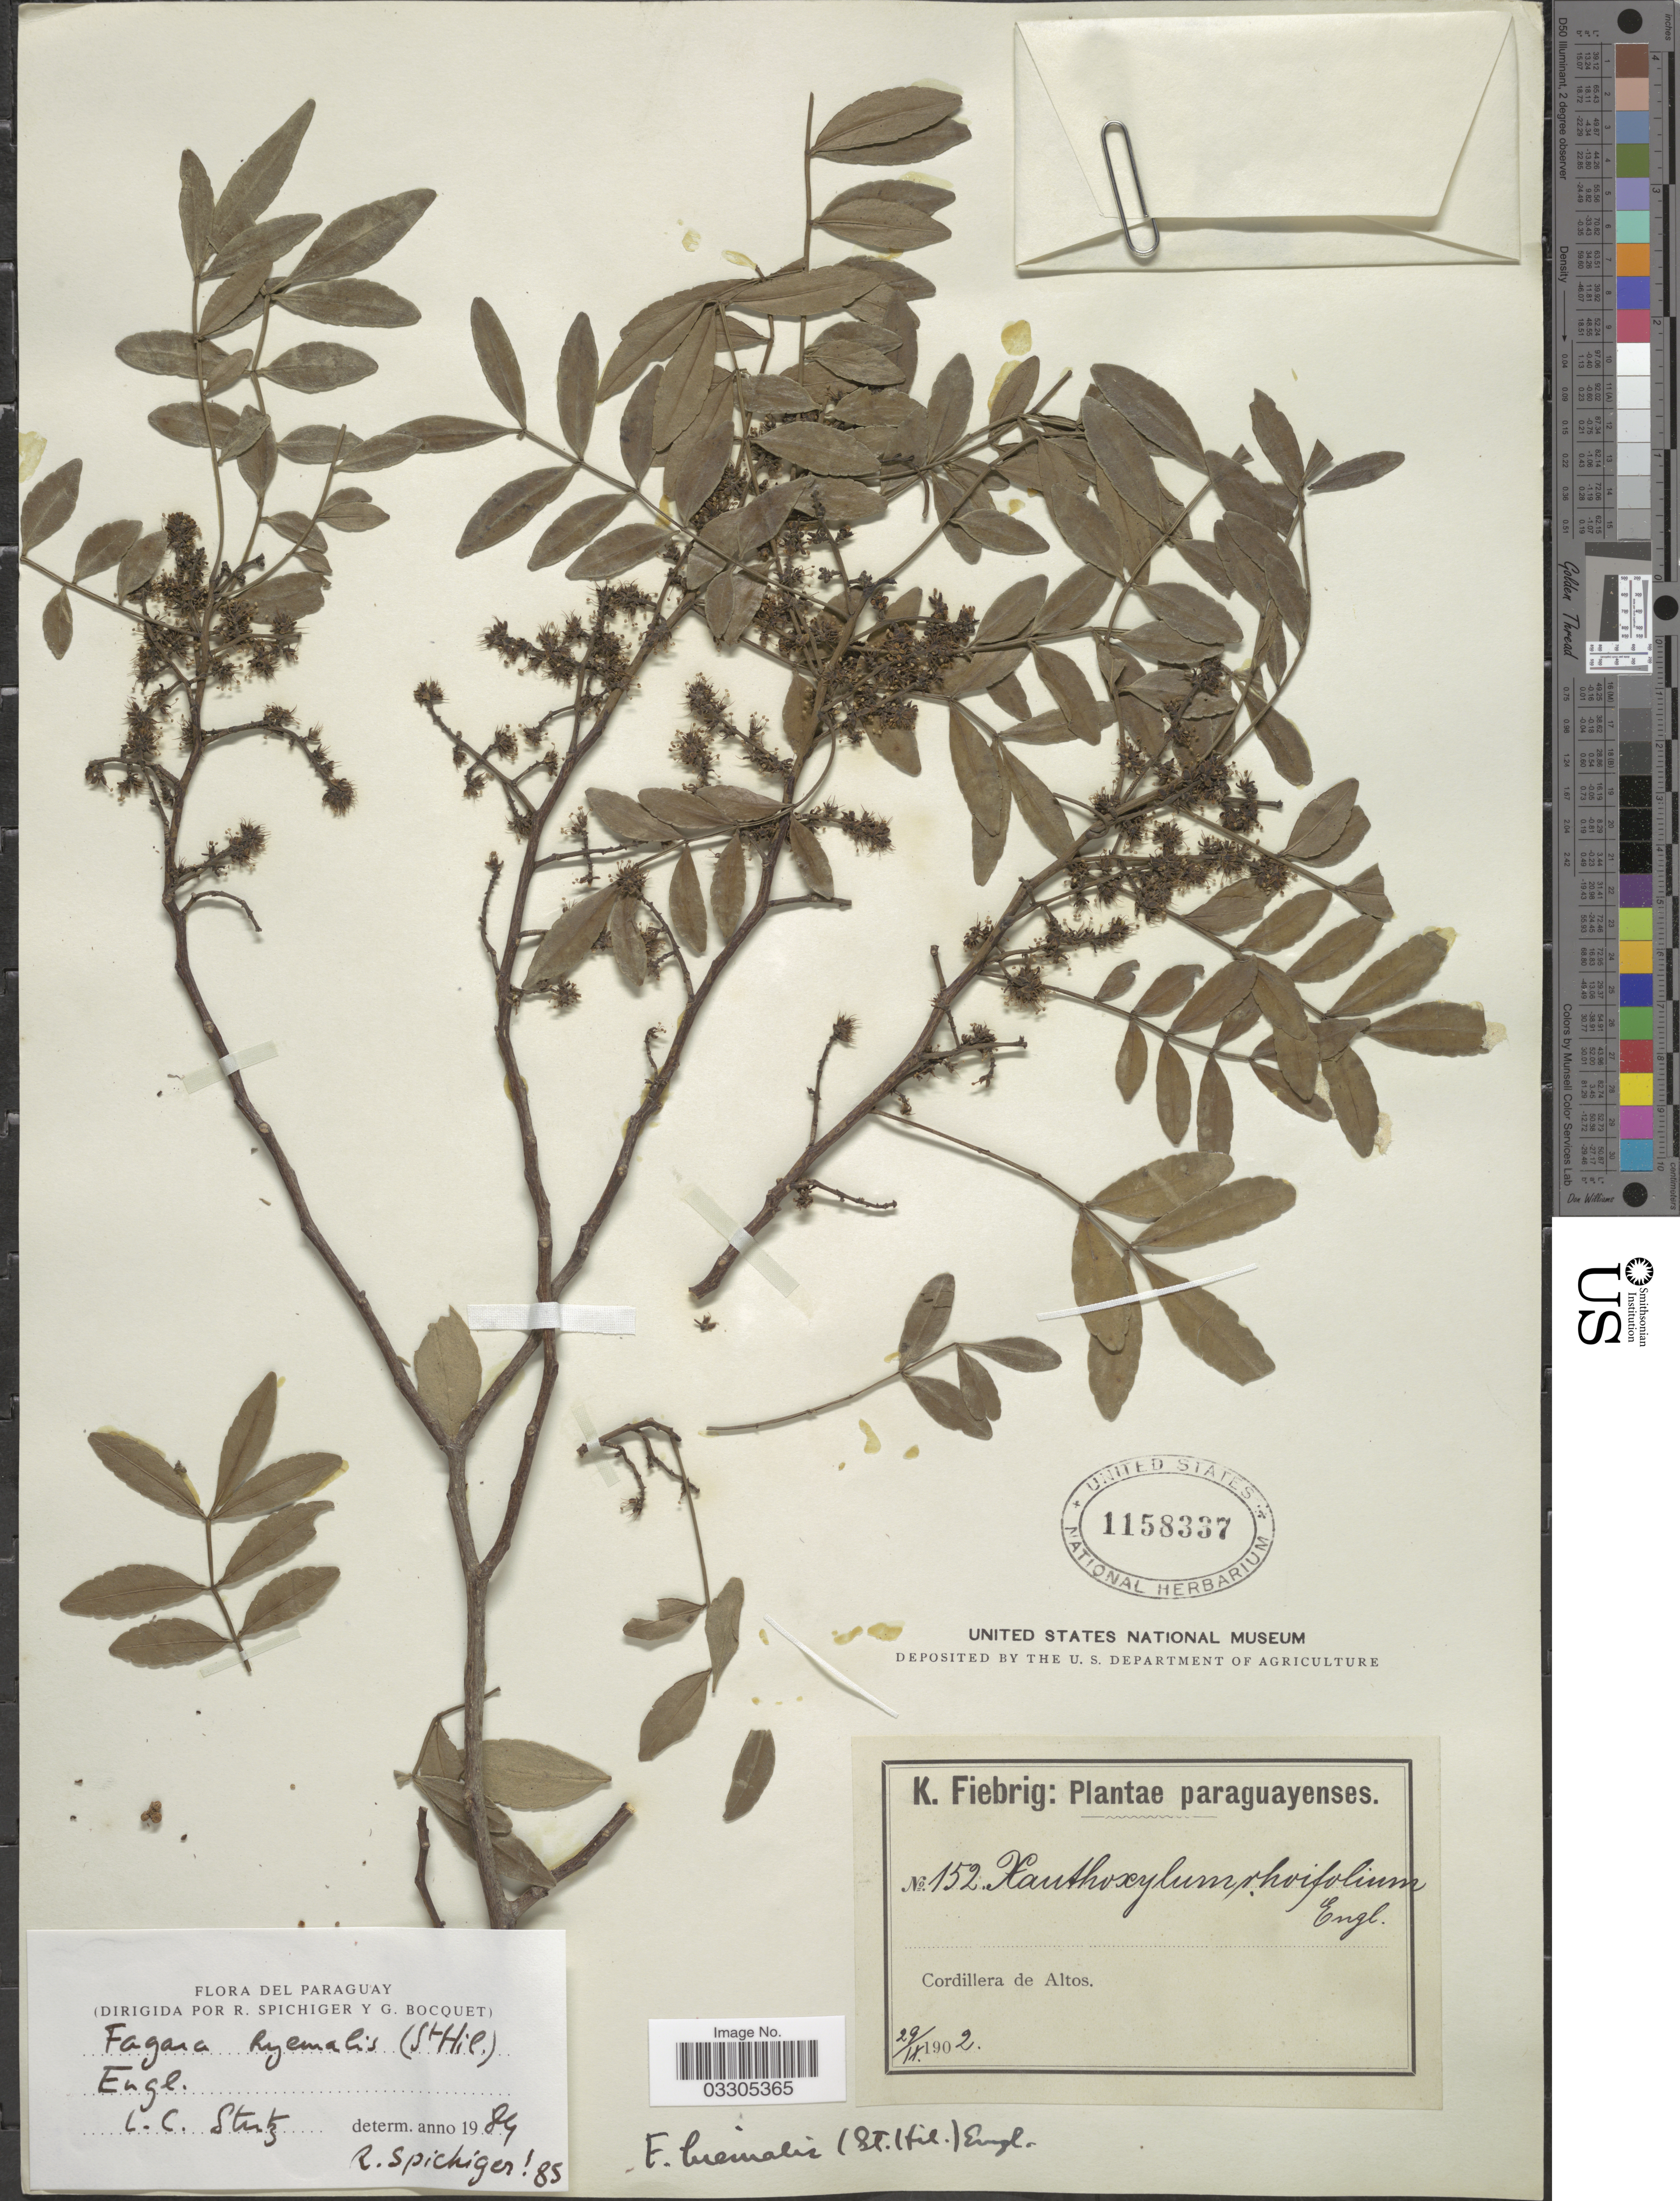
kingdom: Plantae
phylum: Tracheophyta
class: Magnoliopsida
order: Sapindales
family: Rutaceae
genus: Zanthoxylum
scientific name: Zanthoxylum hiemalis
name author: A. St.-Hil.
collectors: K. Fiebrig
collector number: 152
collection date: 1902-09-29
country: Paraguay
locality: Cordillera de Altos.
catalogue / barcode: US 1158337